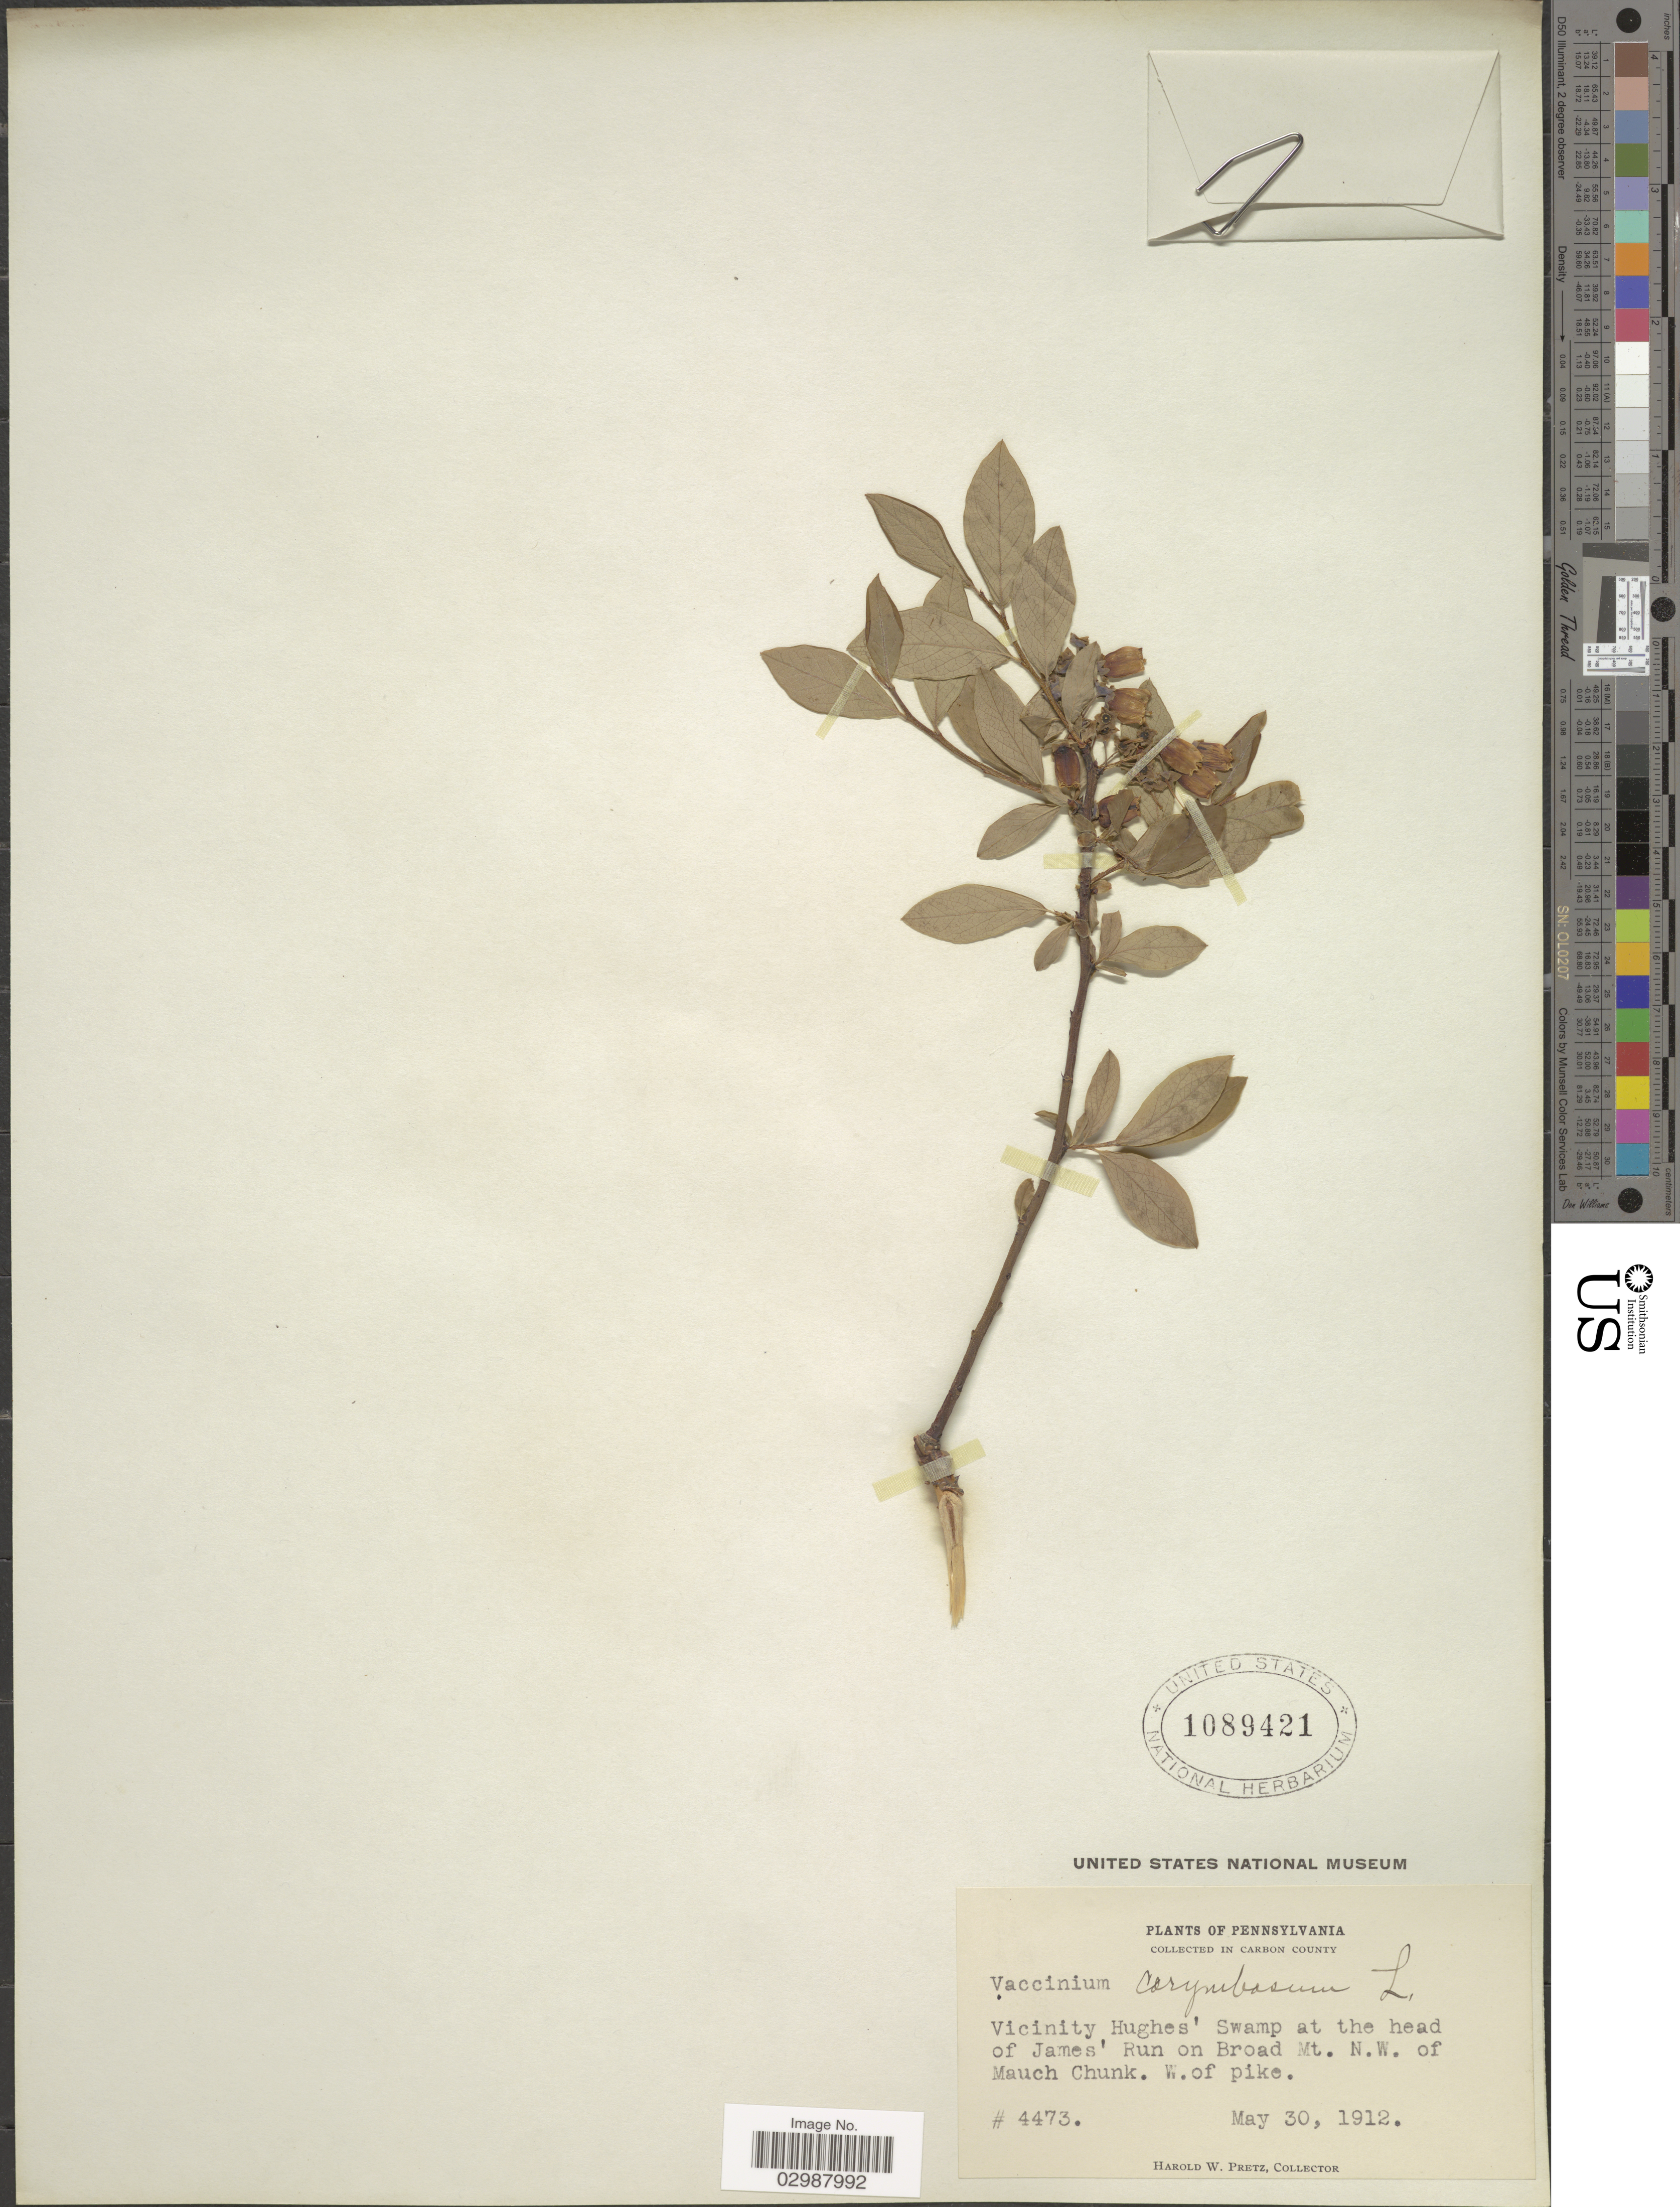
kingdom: Plantae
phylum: Tracheophyta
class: Magnoliopsida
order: Ericales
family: Ericaceae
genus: Vaccinium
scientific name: Vaccinium corymbosum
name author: L.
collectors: H. W. Pretz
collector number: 4473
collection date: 1912-05-30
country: United States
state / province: Pennsylvania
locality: In Carbon County. Vicinity Hughes' Swamp at the head of James' Run on Broad Mt. N.W. of Mauch Chunk. W. of pike.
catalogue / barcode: US 1089421